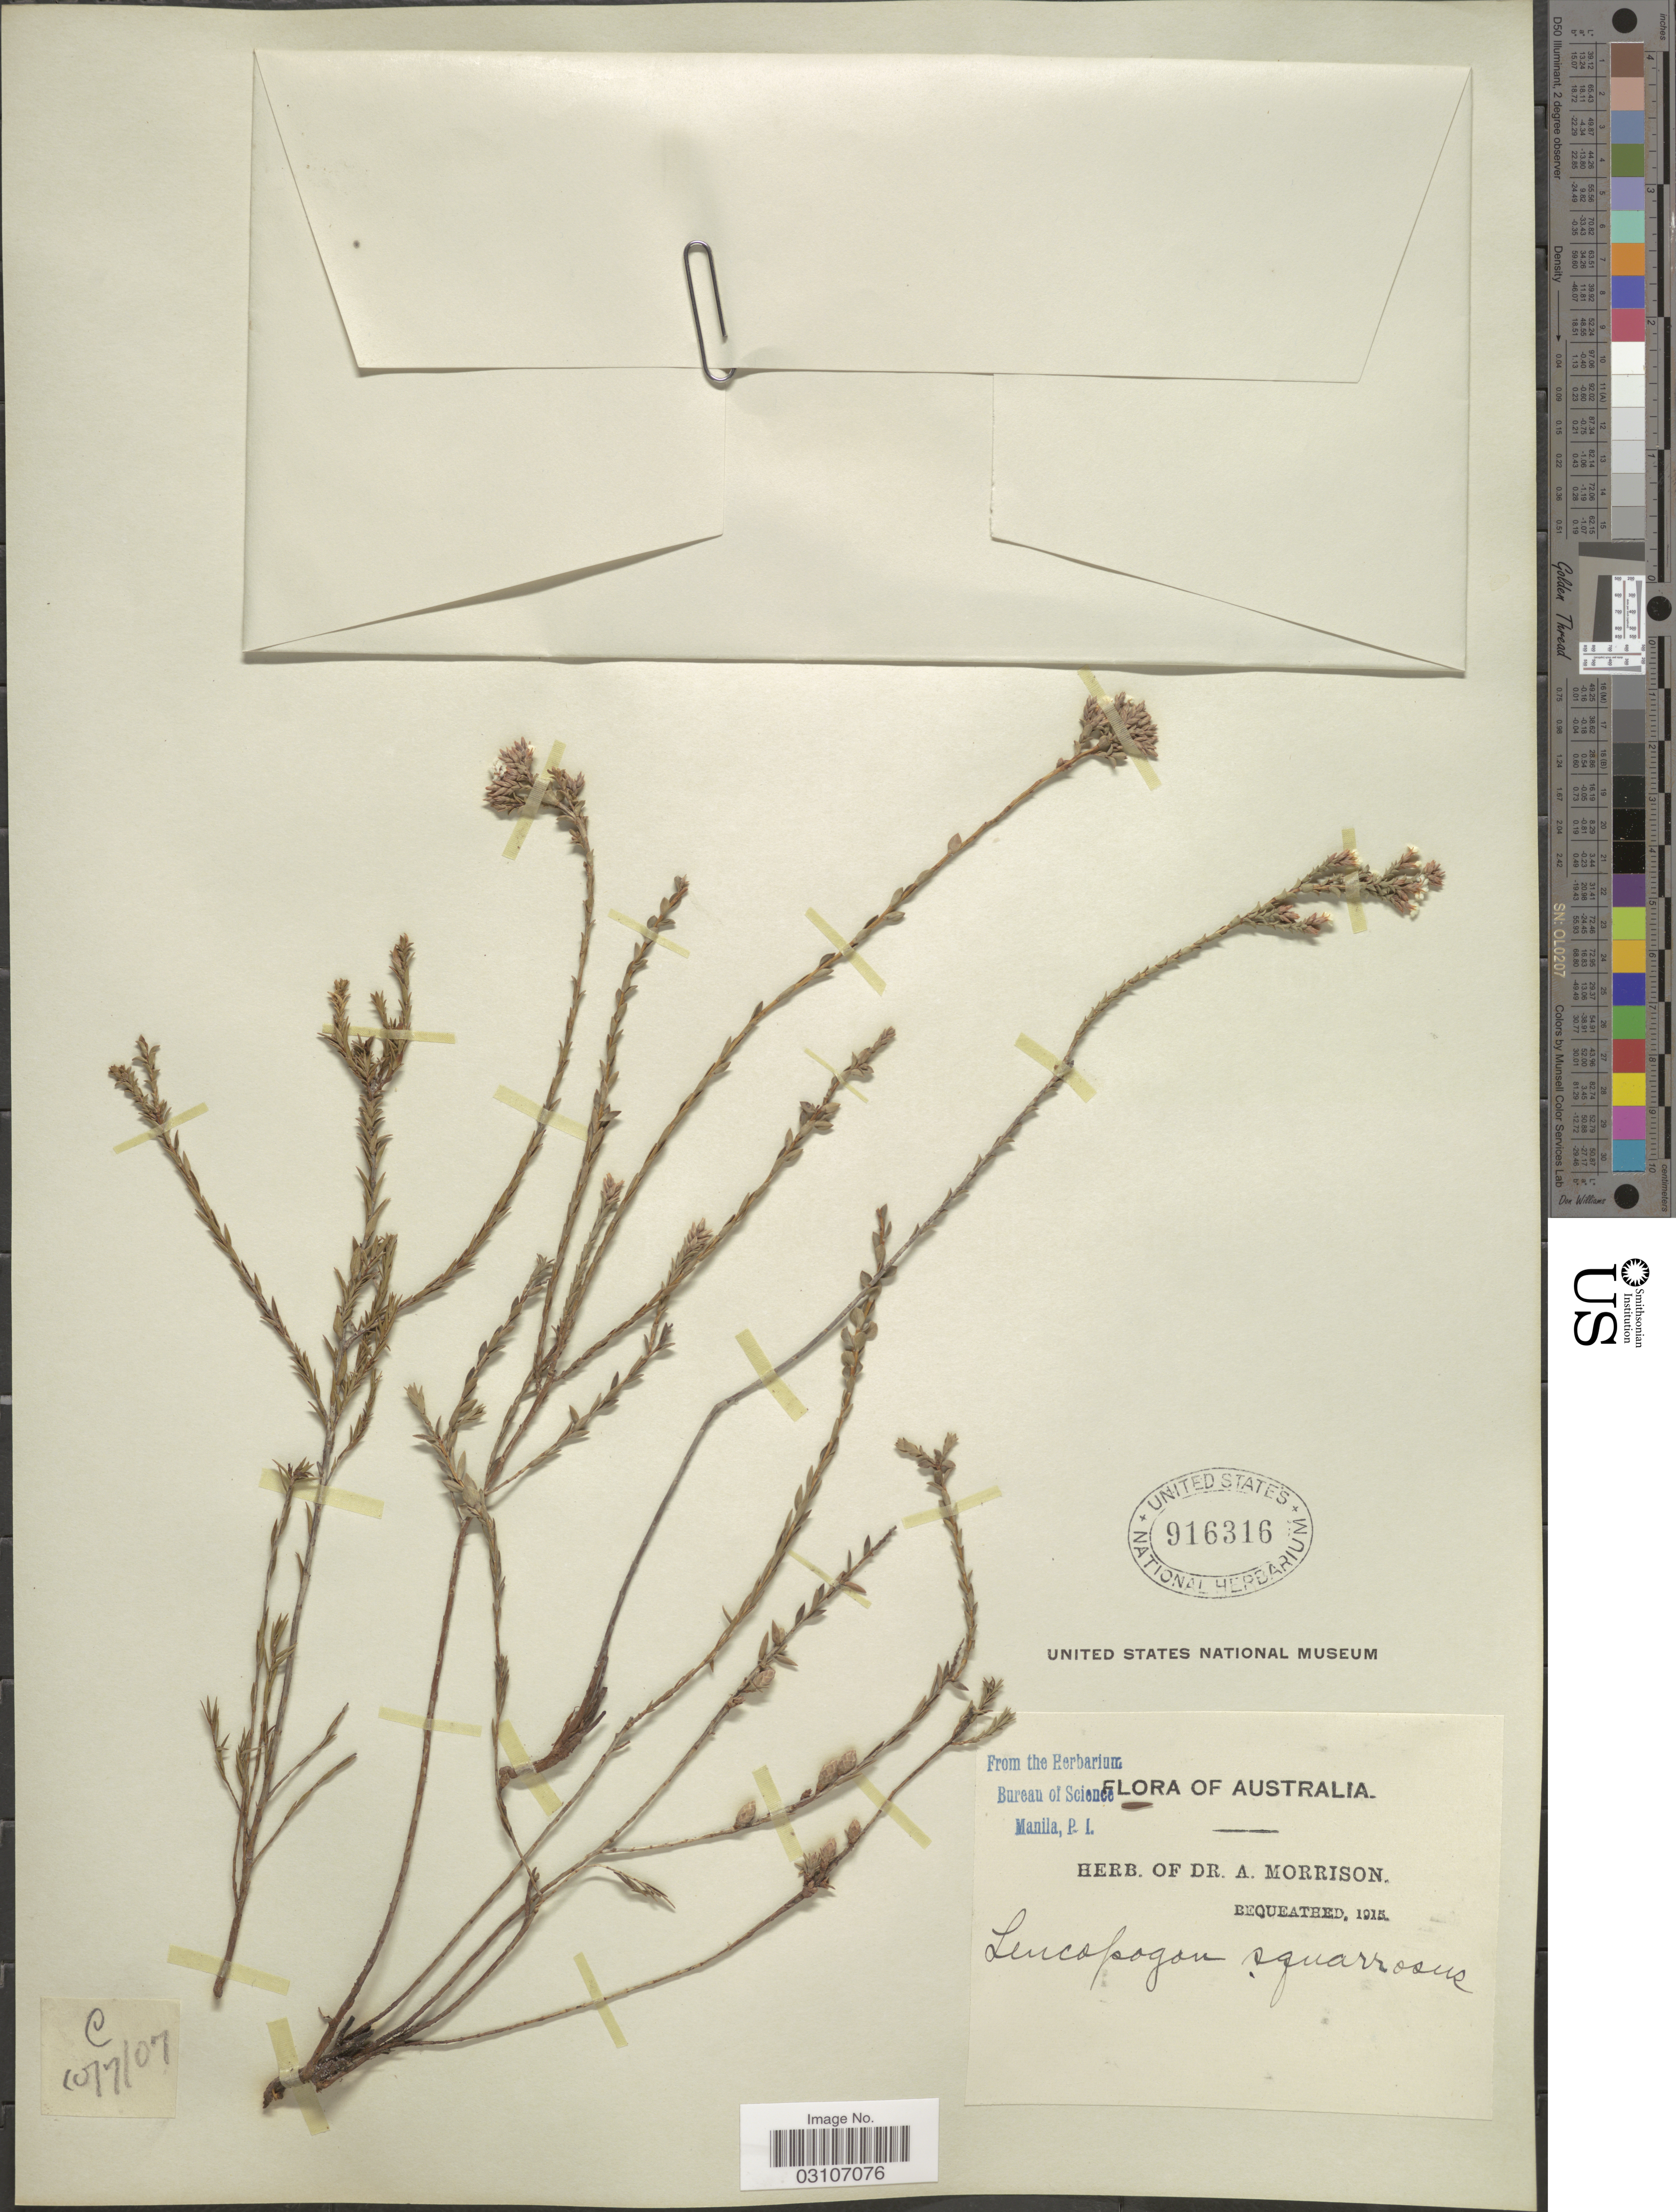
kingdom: Plantae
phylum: Tracheophyta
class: Magnoliopsida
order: Ericales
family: Ericaceae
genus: Leucopogon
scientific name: Leucopogon squarrosus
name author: Benth.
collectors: ex herb. Dr. A. Morrison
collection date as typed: Transcribed d/m/y: 10/7/7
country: Australia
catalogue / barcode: US 916316